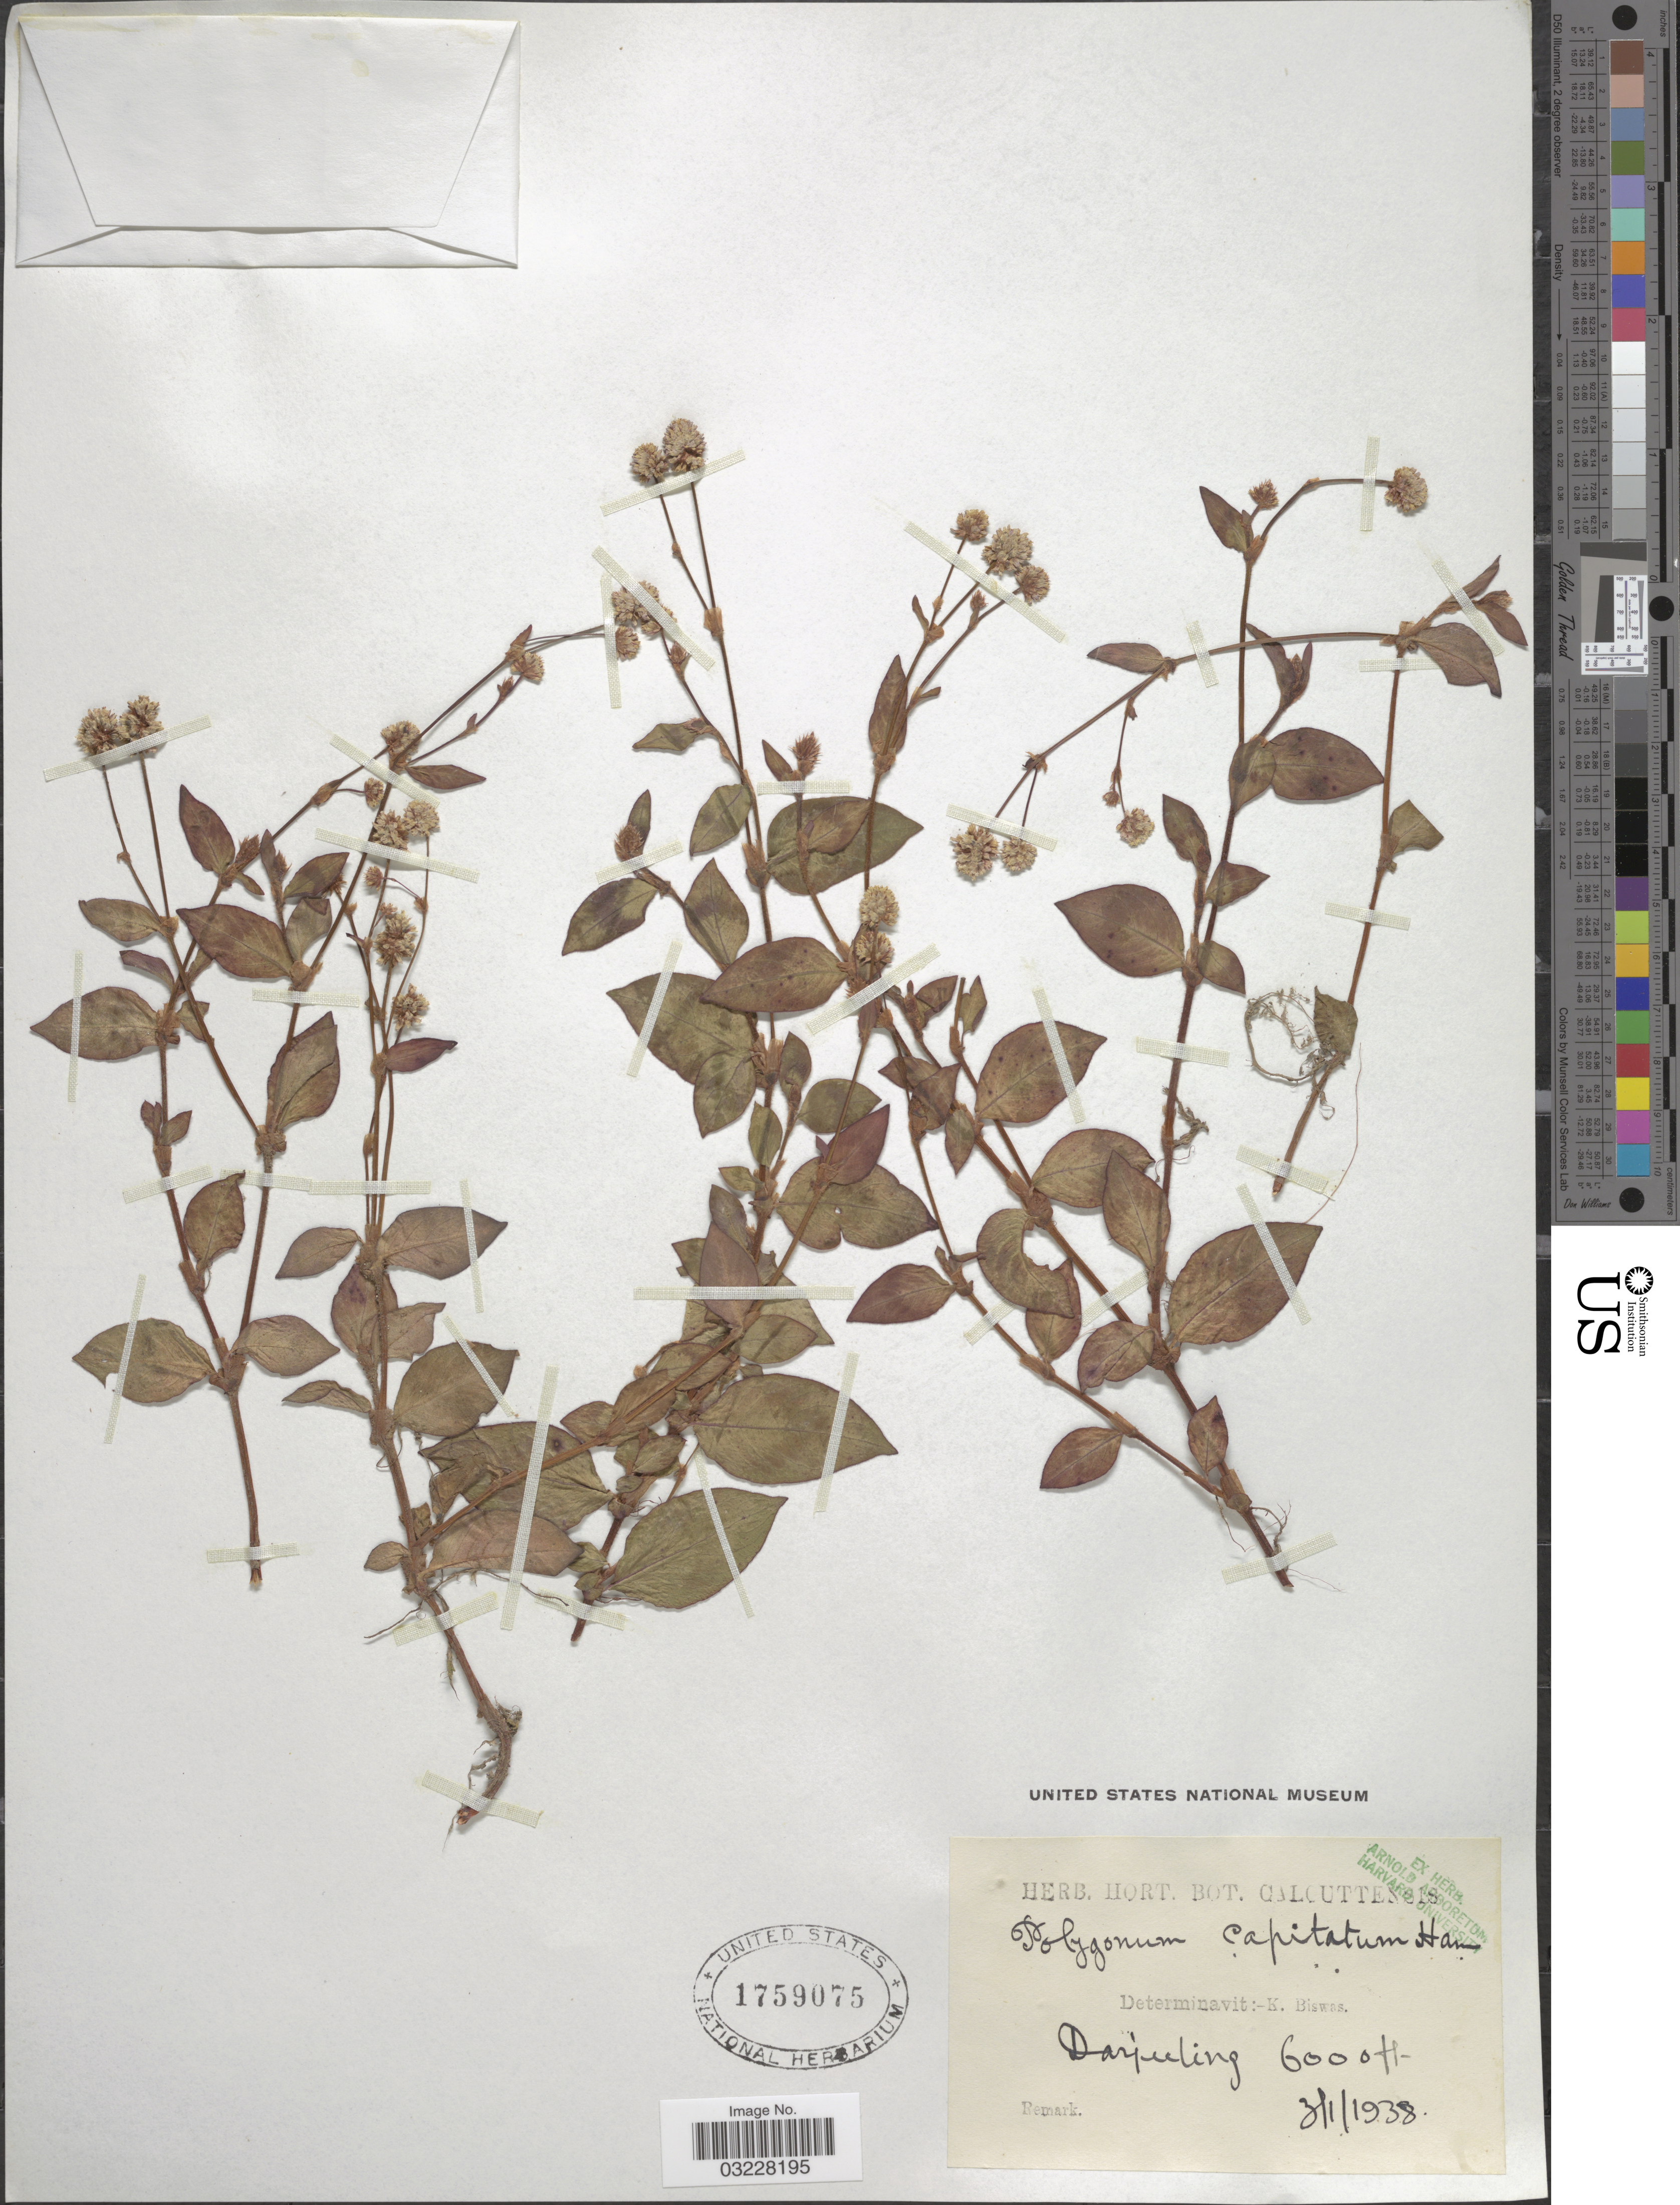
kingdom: Plantae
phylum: Tracheophyta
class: Magnoliopsida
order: Caryophyllales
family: Polygonaceae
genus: Polygonum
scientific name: Polygonum capitatum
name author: Buch.-Ham. ex D. Don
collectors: ex herb. horti Calcuttensis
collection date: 1938-01-03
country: India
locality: Darjeeling.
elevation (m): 1829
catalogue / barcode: US 1759075